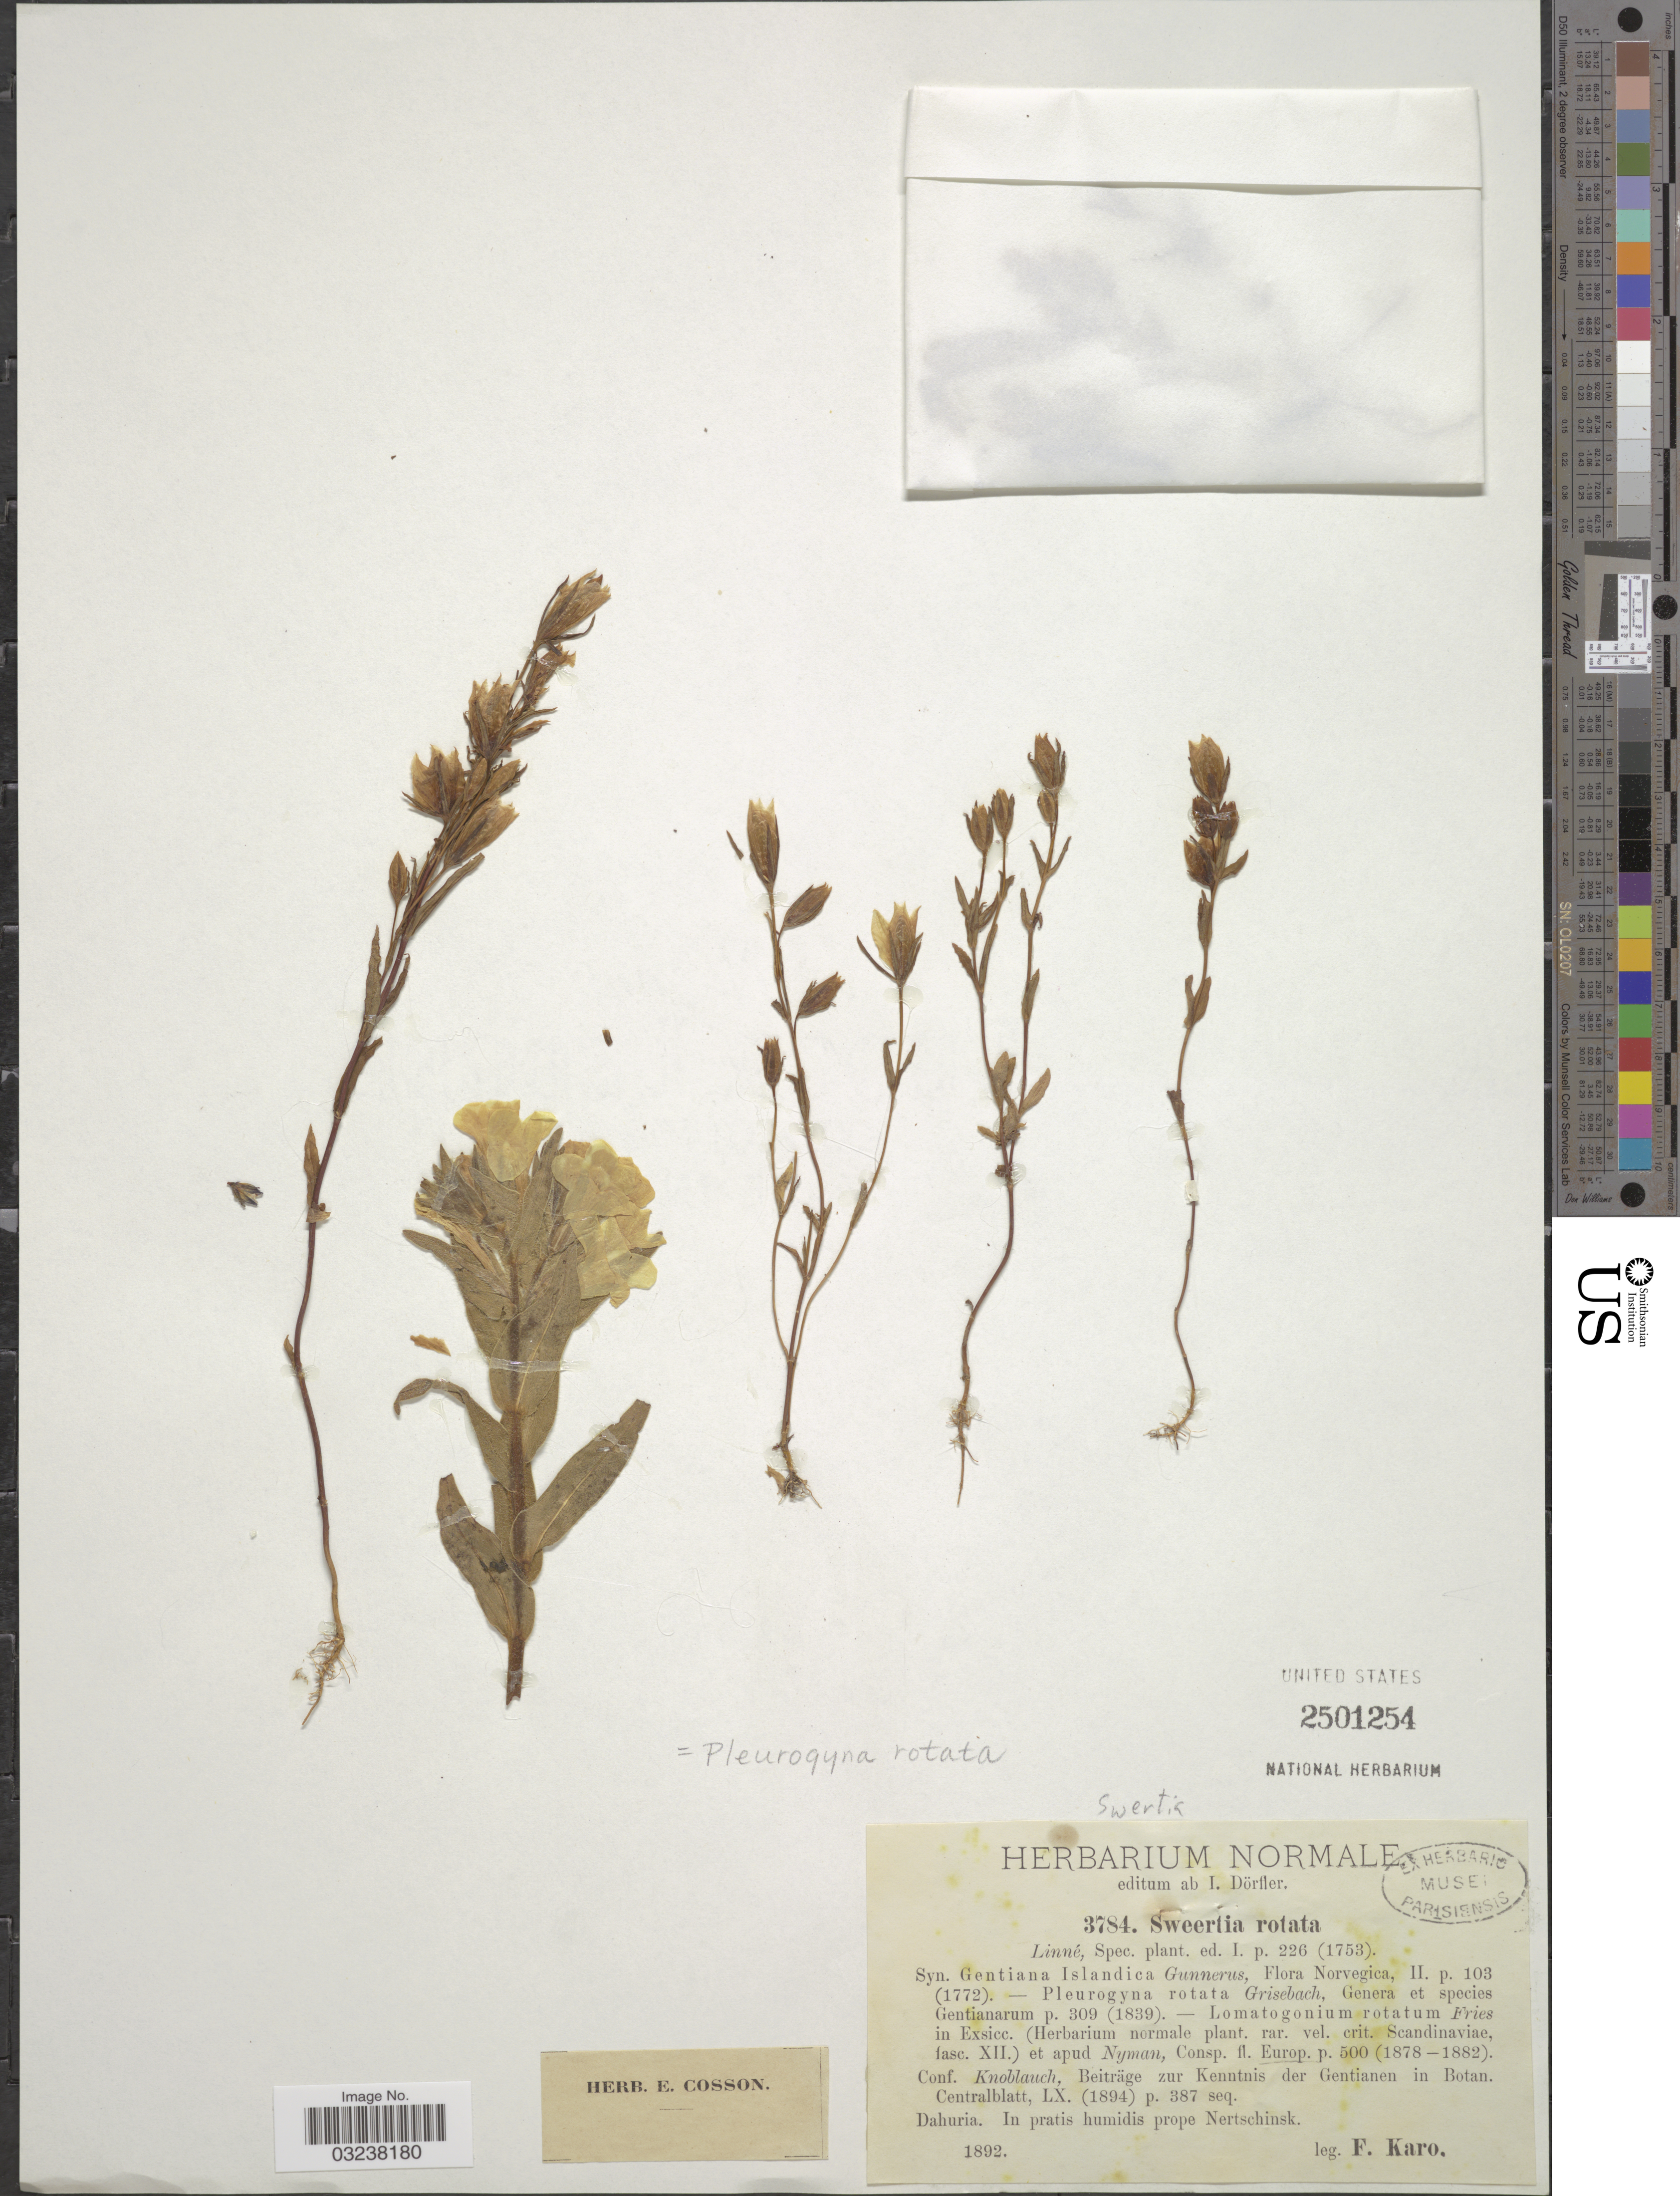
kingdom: Plantae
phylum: Tracheophyta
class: Magnoliopsida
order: Gentianales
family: Gentianaceae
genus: Lomatogonium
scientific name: Lomatogonium rotatum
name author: (L.) Fr.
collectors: F. Karo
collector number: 3784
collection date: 1892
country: Russian Federation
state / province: Zabaykalsky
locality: Dahuria. In pratis humidis prope Nertschinsk.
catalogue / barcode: US 2501254